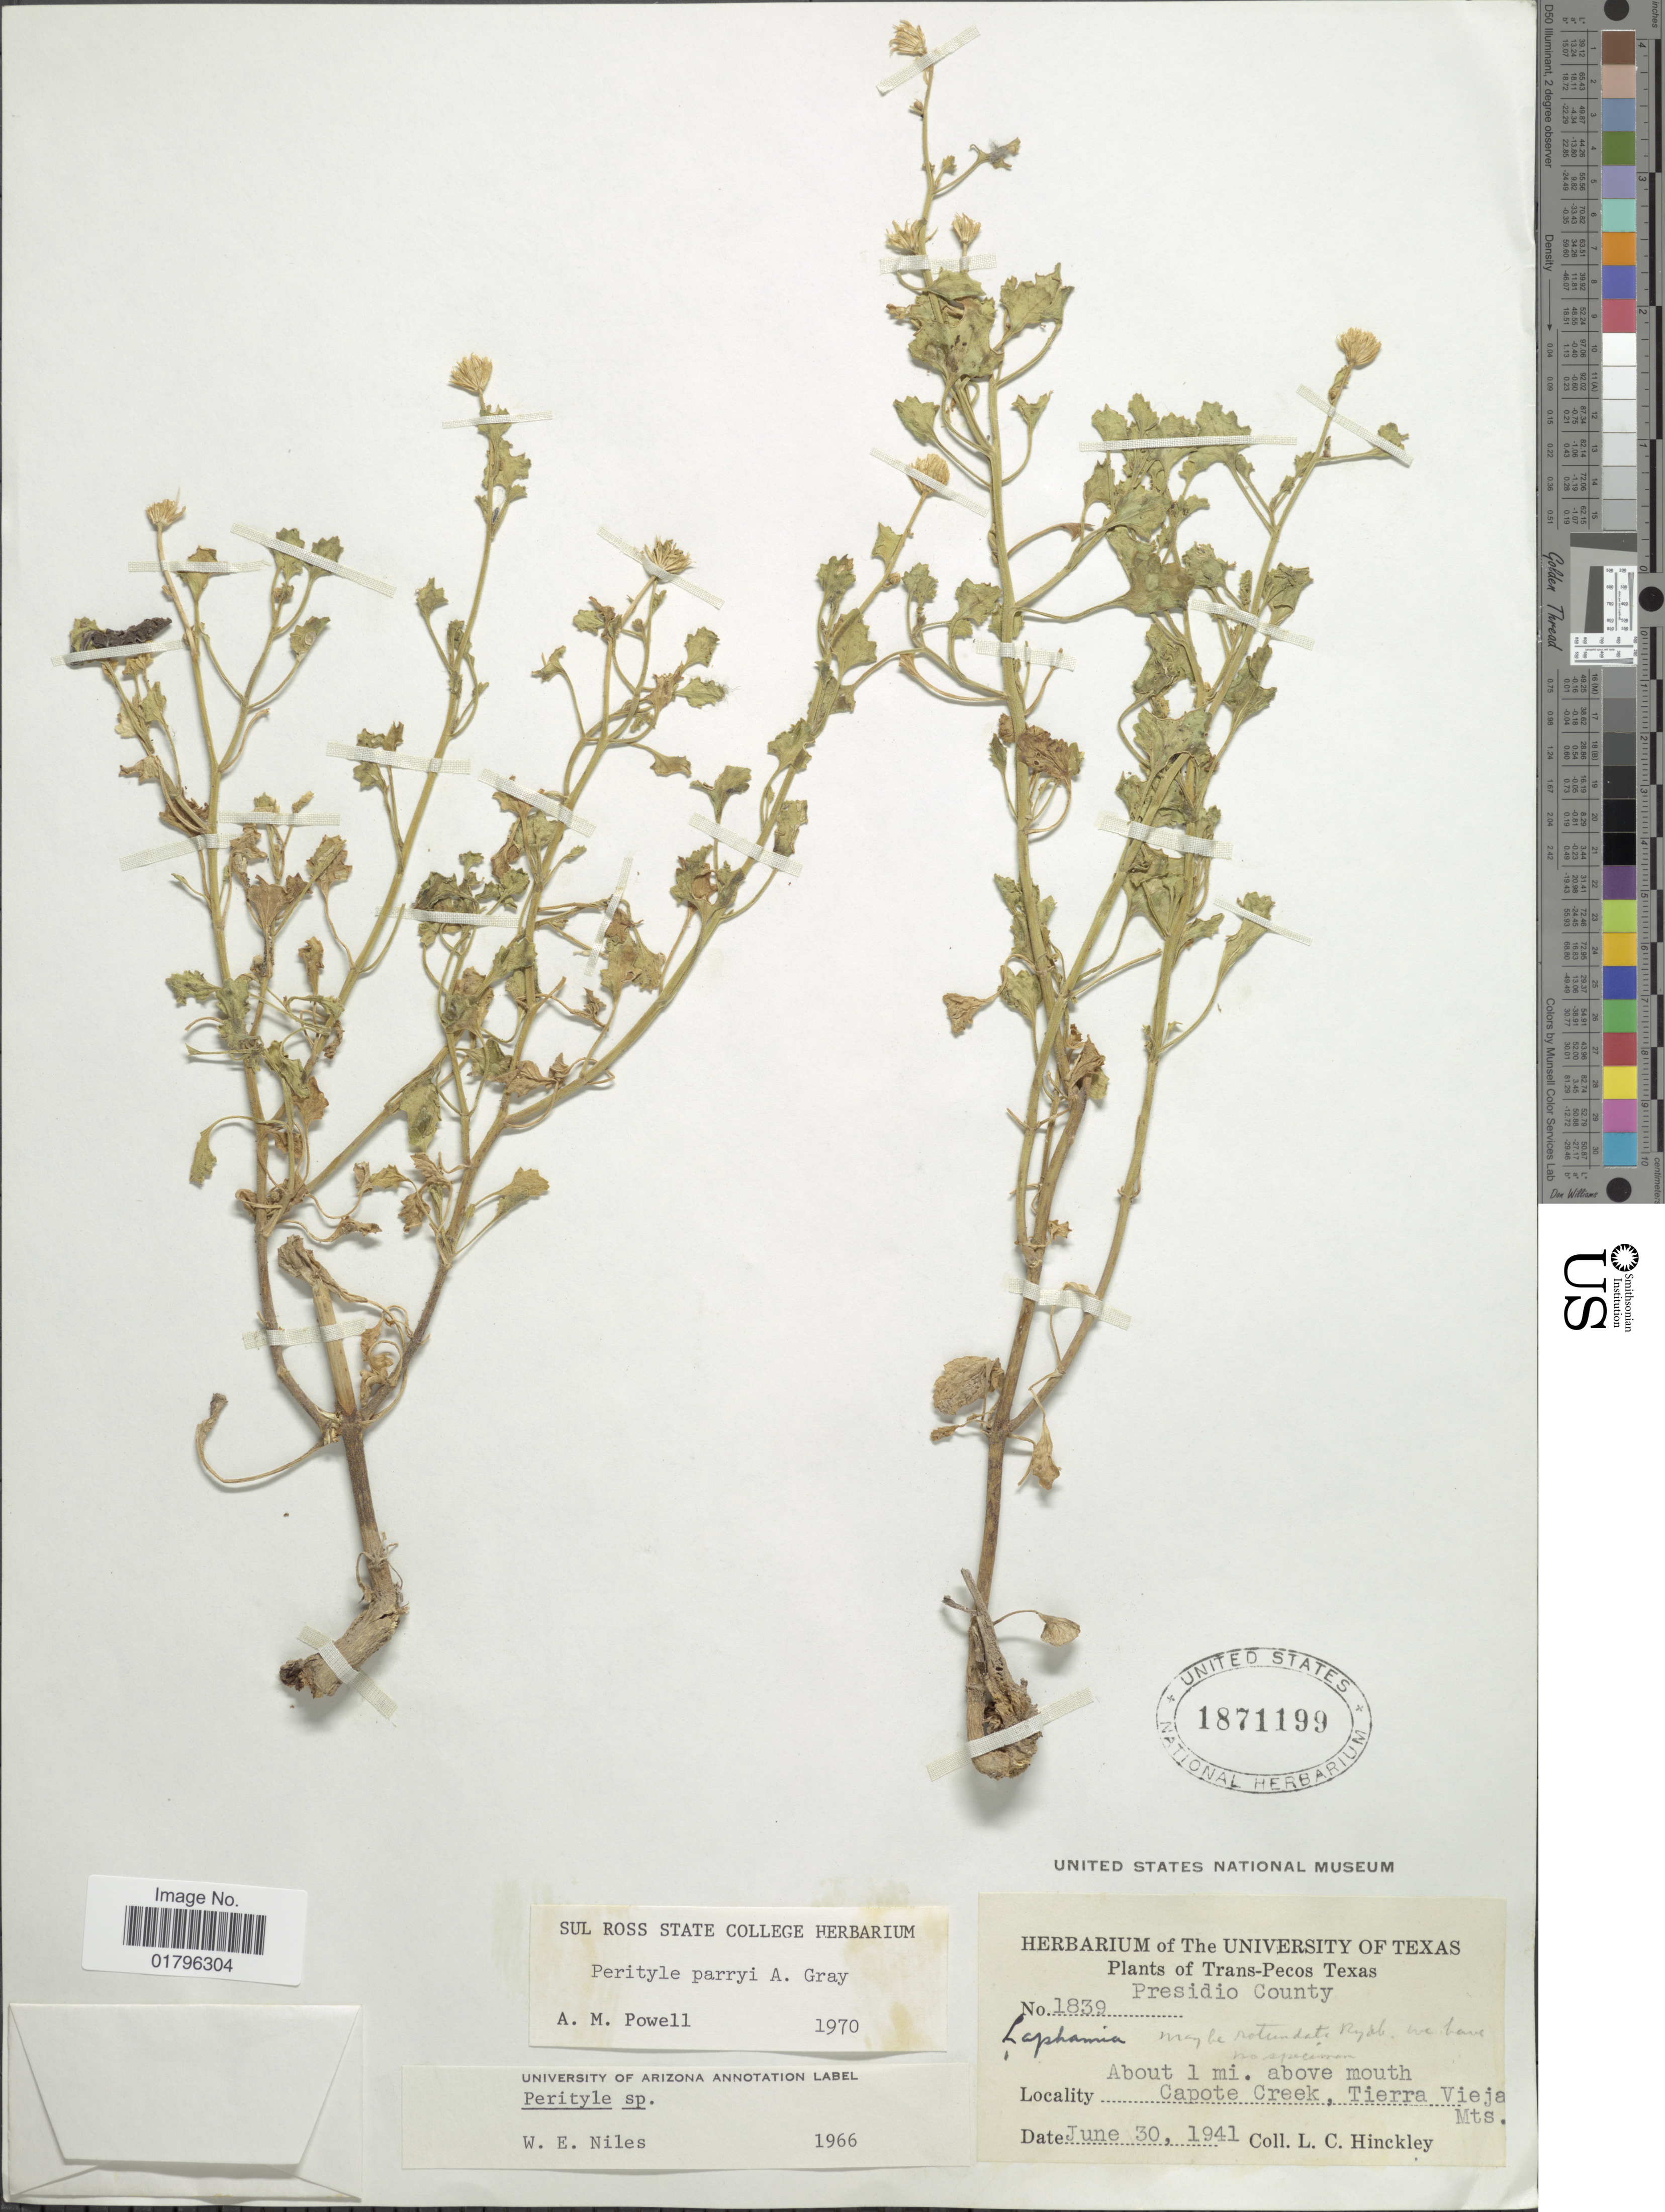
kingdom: Plantae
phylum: Tracheophyta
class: Magnoliopsida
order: Asterales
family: Asteraceae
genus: Perityle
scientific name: Perityle parryi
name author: A. Gray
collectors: L. Hinckley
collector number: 1839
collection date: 1941-06-30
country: United States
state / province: Texas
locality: Trans-Pecos, Presidio County, about 1 mi above mouth Capote Creek, Tierra Vieja Mts.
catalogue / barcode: US 1871199